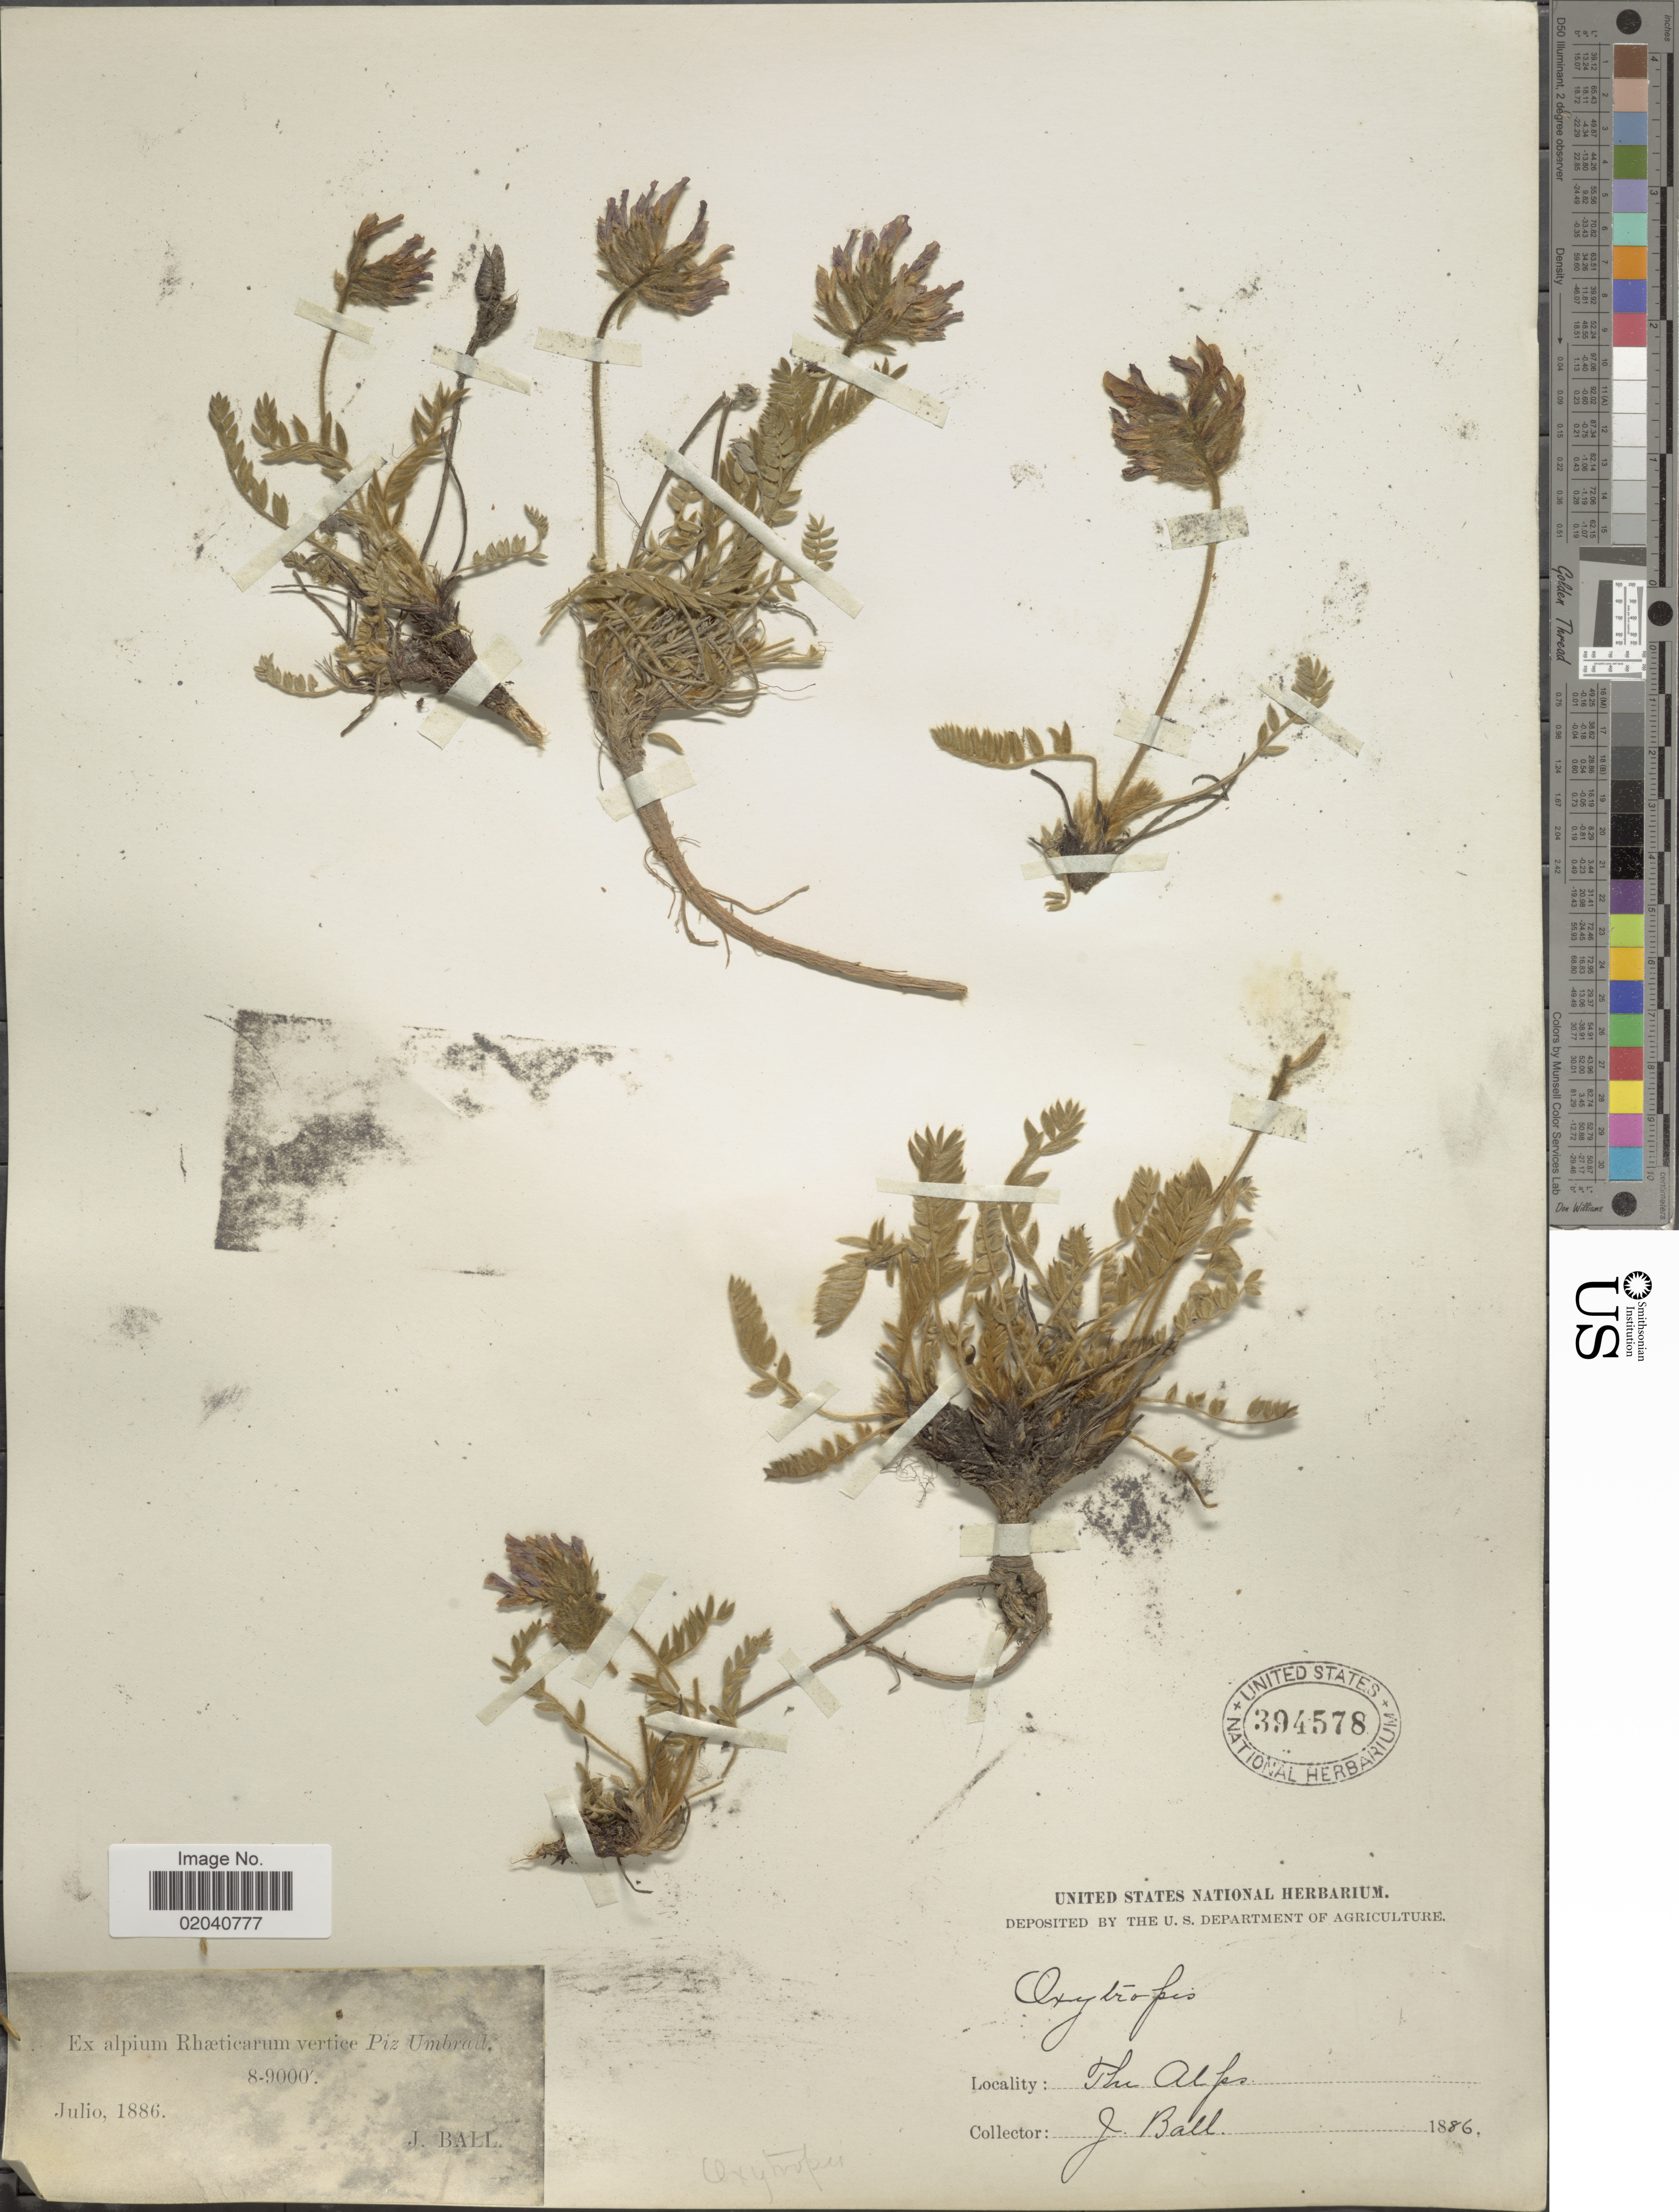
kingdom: Plantae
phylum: Tracheophyta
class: Magnoliopsida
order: Fabales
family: Fabaceae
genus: Oxytropis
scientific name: Oxytropis sp.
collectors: J. Ball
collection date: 1886-07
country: Switzerland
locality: Alpium Rhæticarum vertice Piz Umbrad, The Alps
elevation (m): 2438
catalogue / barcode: US 394578